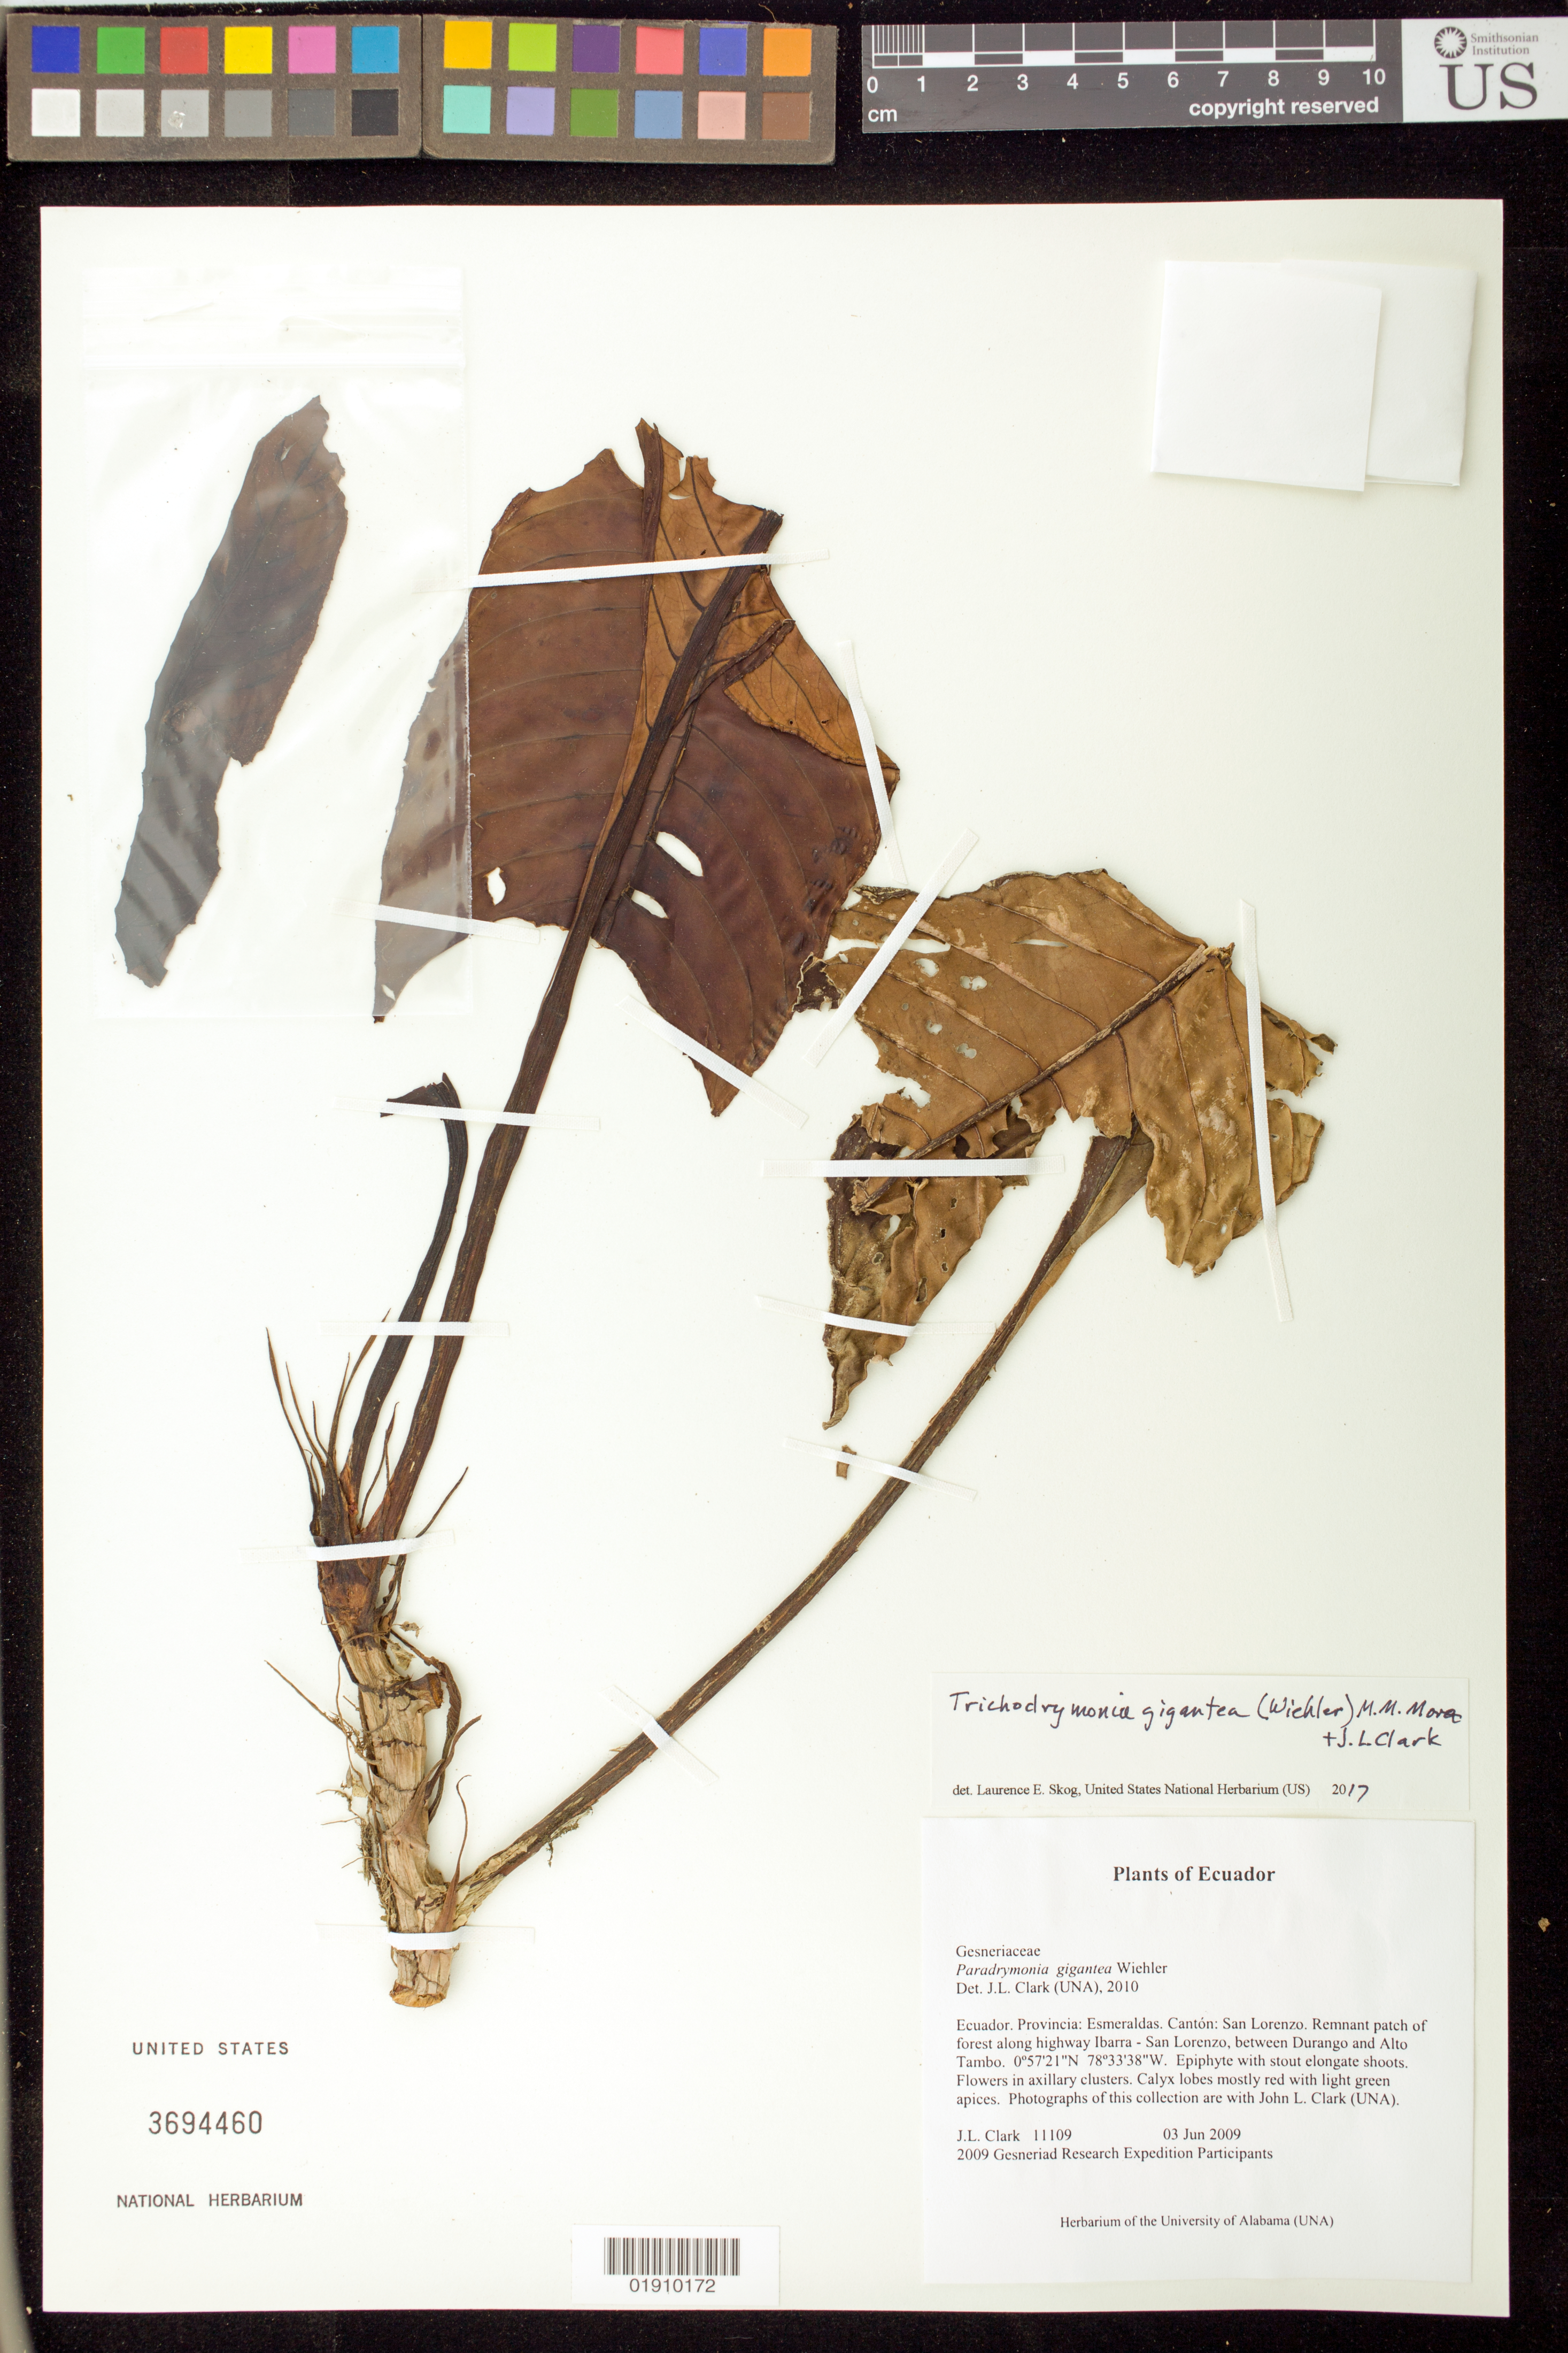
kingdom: Plantae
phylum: Tracheophyta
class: Magnoliopsida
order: Lamiales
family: Gesneriaceae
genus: Trichodrymonia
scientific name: Trichodrymonia gigantea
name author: (Wiehler) M.M. Mora & J.L. Clark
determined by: Skog, Laurence E.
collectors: J. L. Clark & 2009 Gesneriad Research Expedition Participants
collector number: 11109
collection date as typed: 03 Jun 2009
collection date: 2009-06-03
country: Ecuador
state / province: Esmeraldas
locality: Ecuador. Provincia Esmeraldas. Canton: San Lorenzo. Remnant patch of forest along highway Ibarra-San Lorenzo, between Durango and Alto Tambo.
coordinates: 0 57 21 N, 78 33 38 W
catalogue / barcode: US 3694460